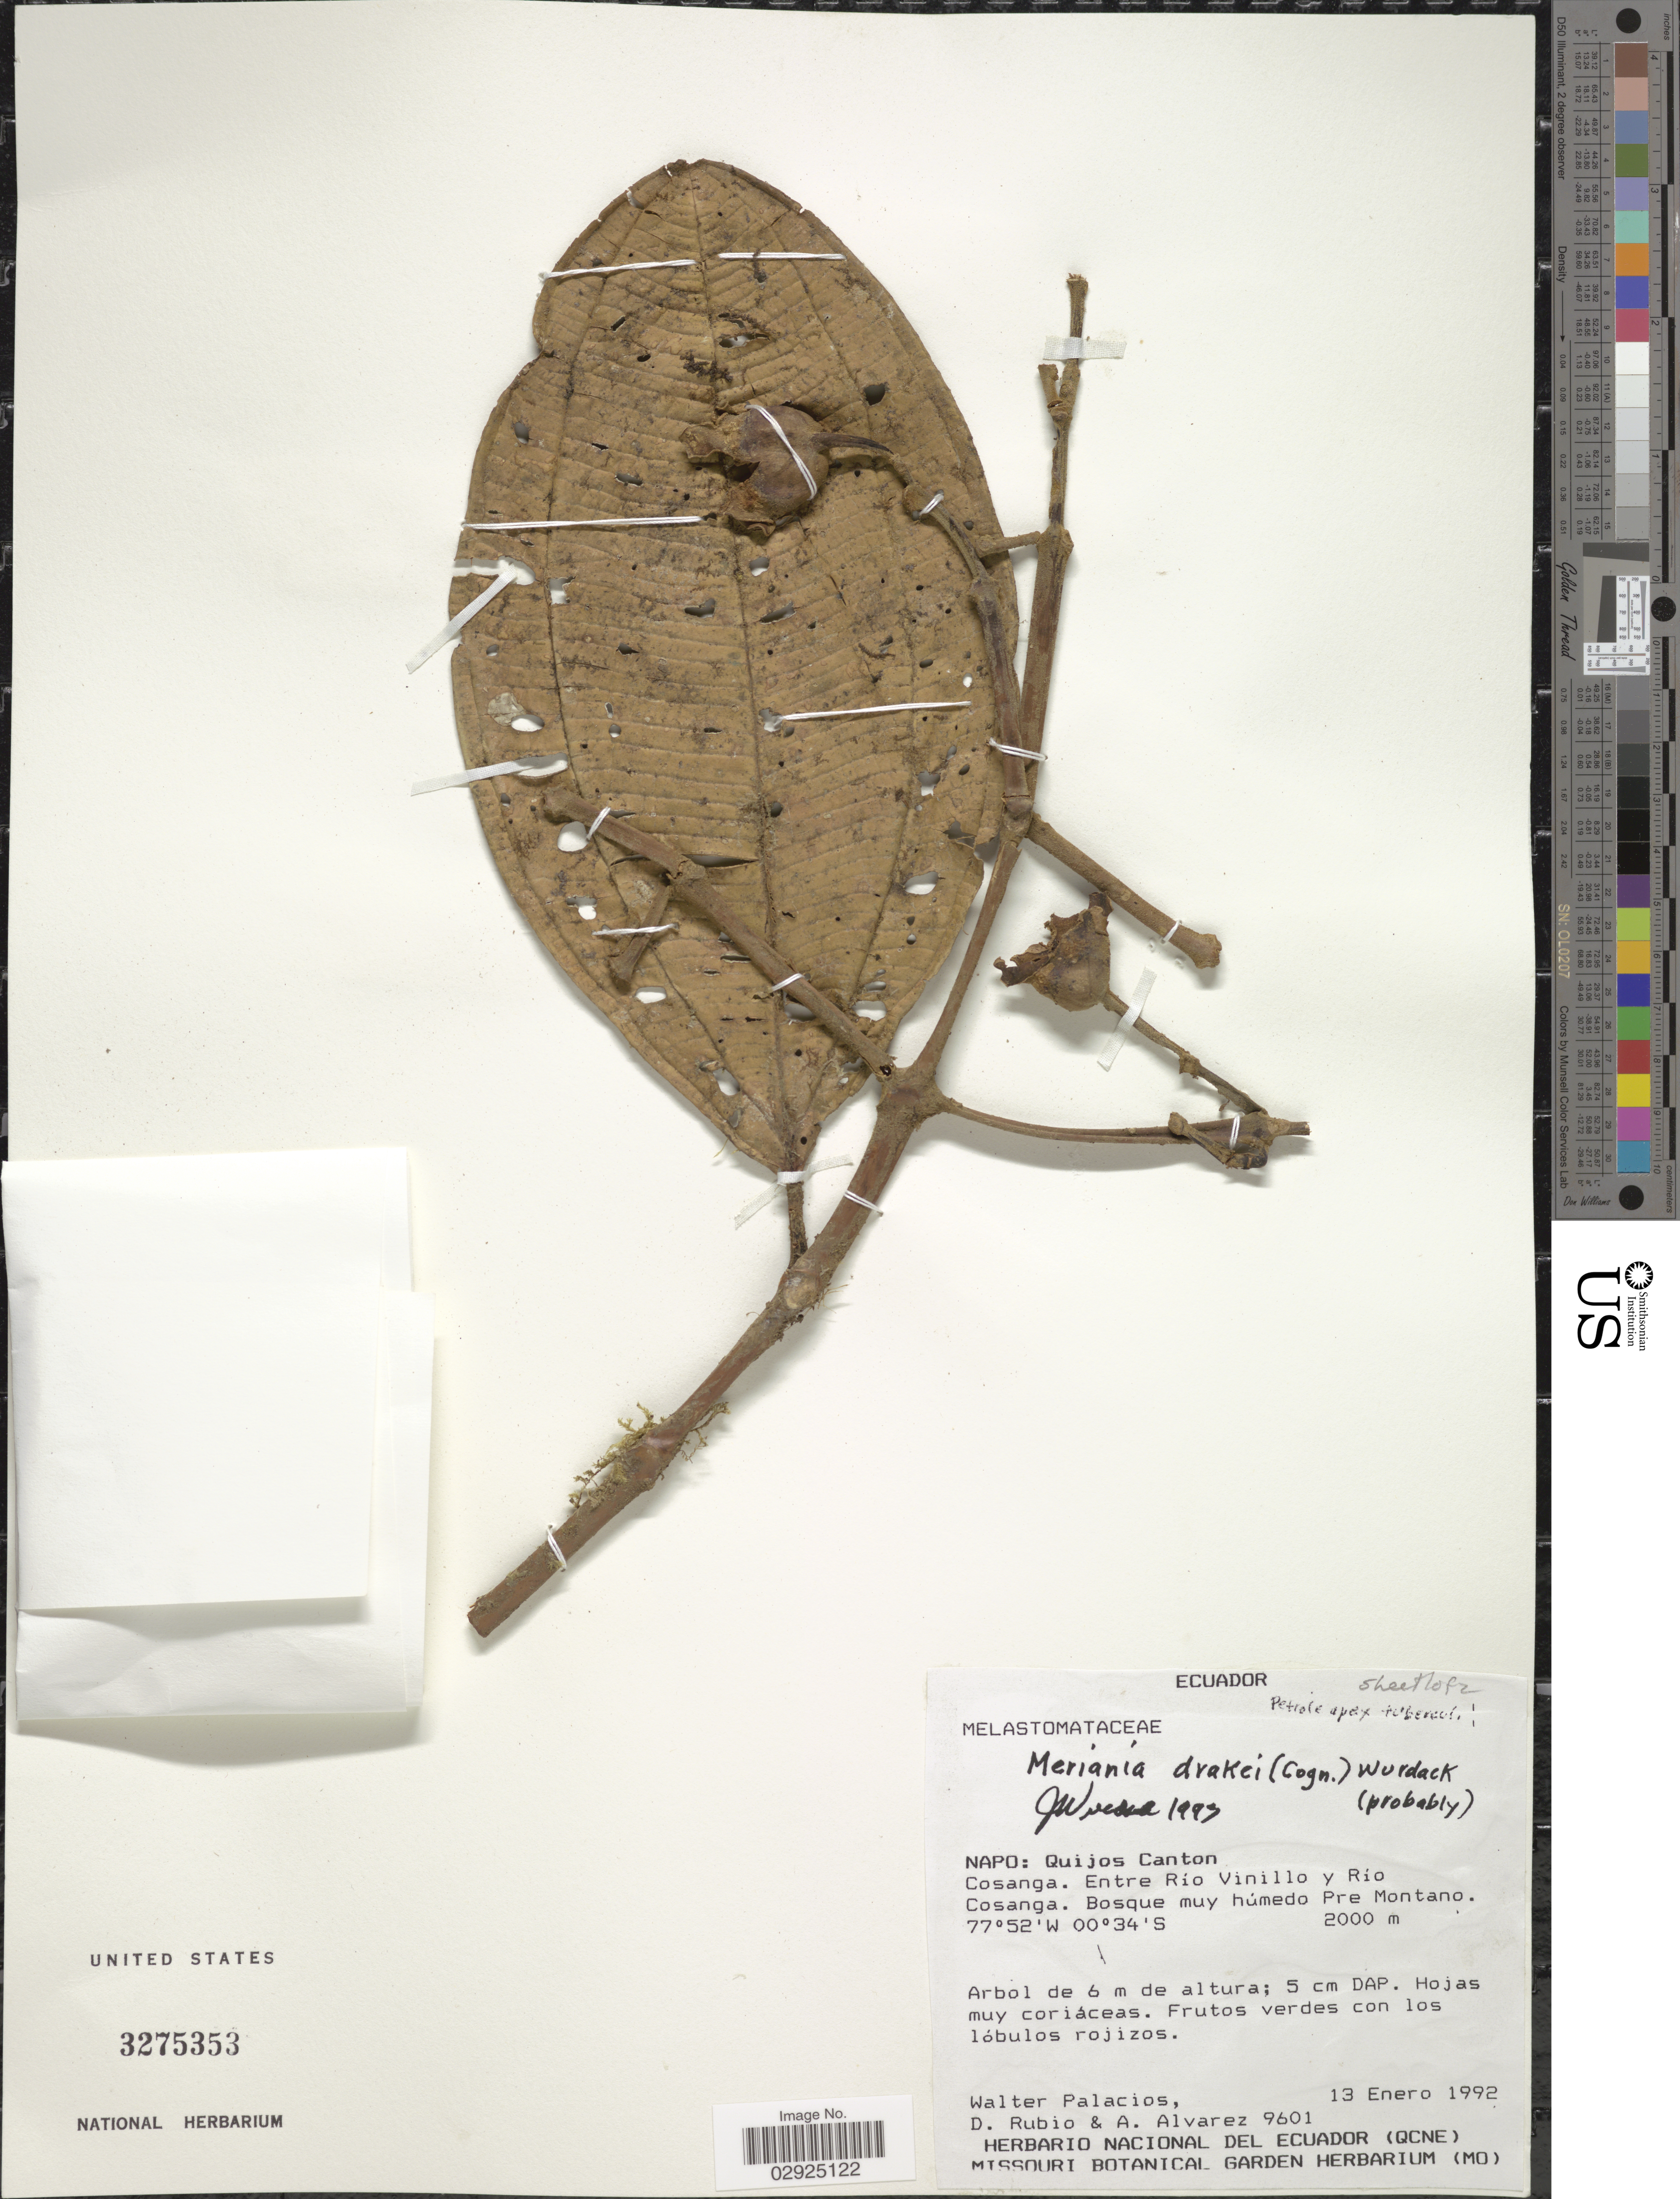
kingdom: Plantae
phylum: Tracheophyta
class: Magnoliopsida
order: Myrtales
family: Melastomataceae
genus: Meriania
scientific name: Meriania drakei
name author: (Cogn.) Wurdack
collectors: W. Palacios, D. Rubio & A. Alvarez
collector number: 9601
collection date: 1992-01-13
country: Ecuador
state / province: Napo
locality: Quijos Canton. Cosanga. Entre Río Vinillo y Río Cosanga. Bosque muy húmedo Pre Montano.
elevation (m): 2000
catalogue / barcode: US 3275353